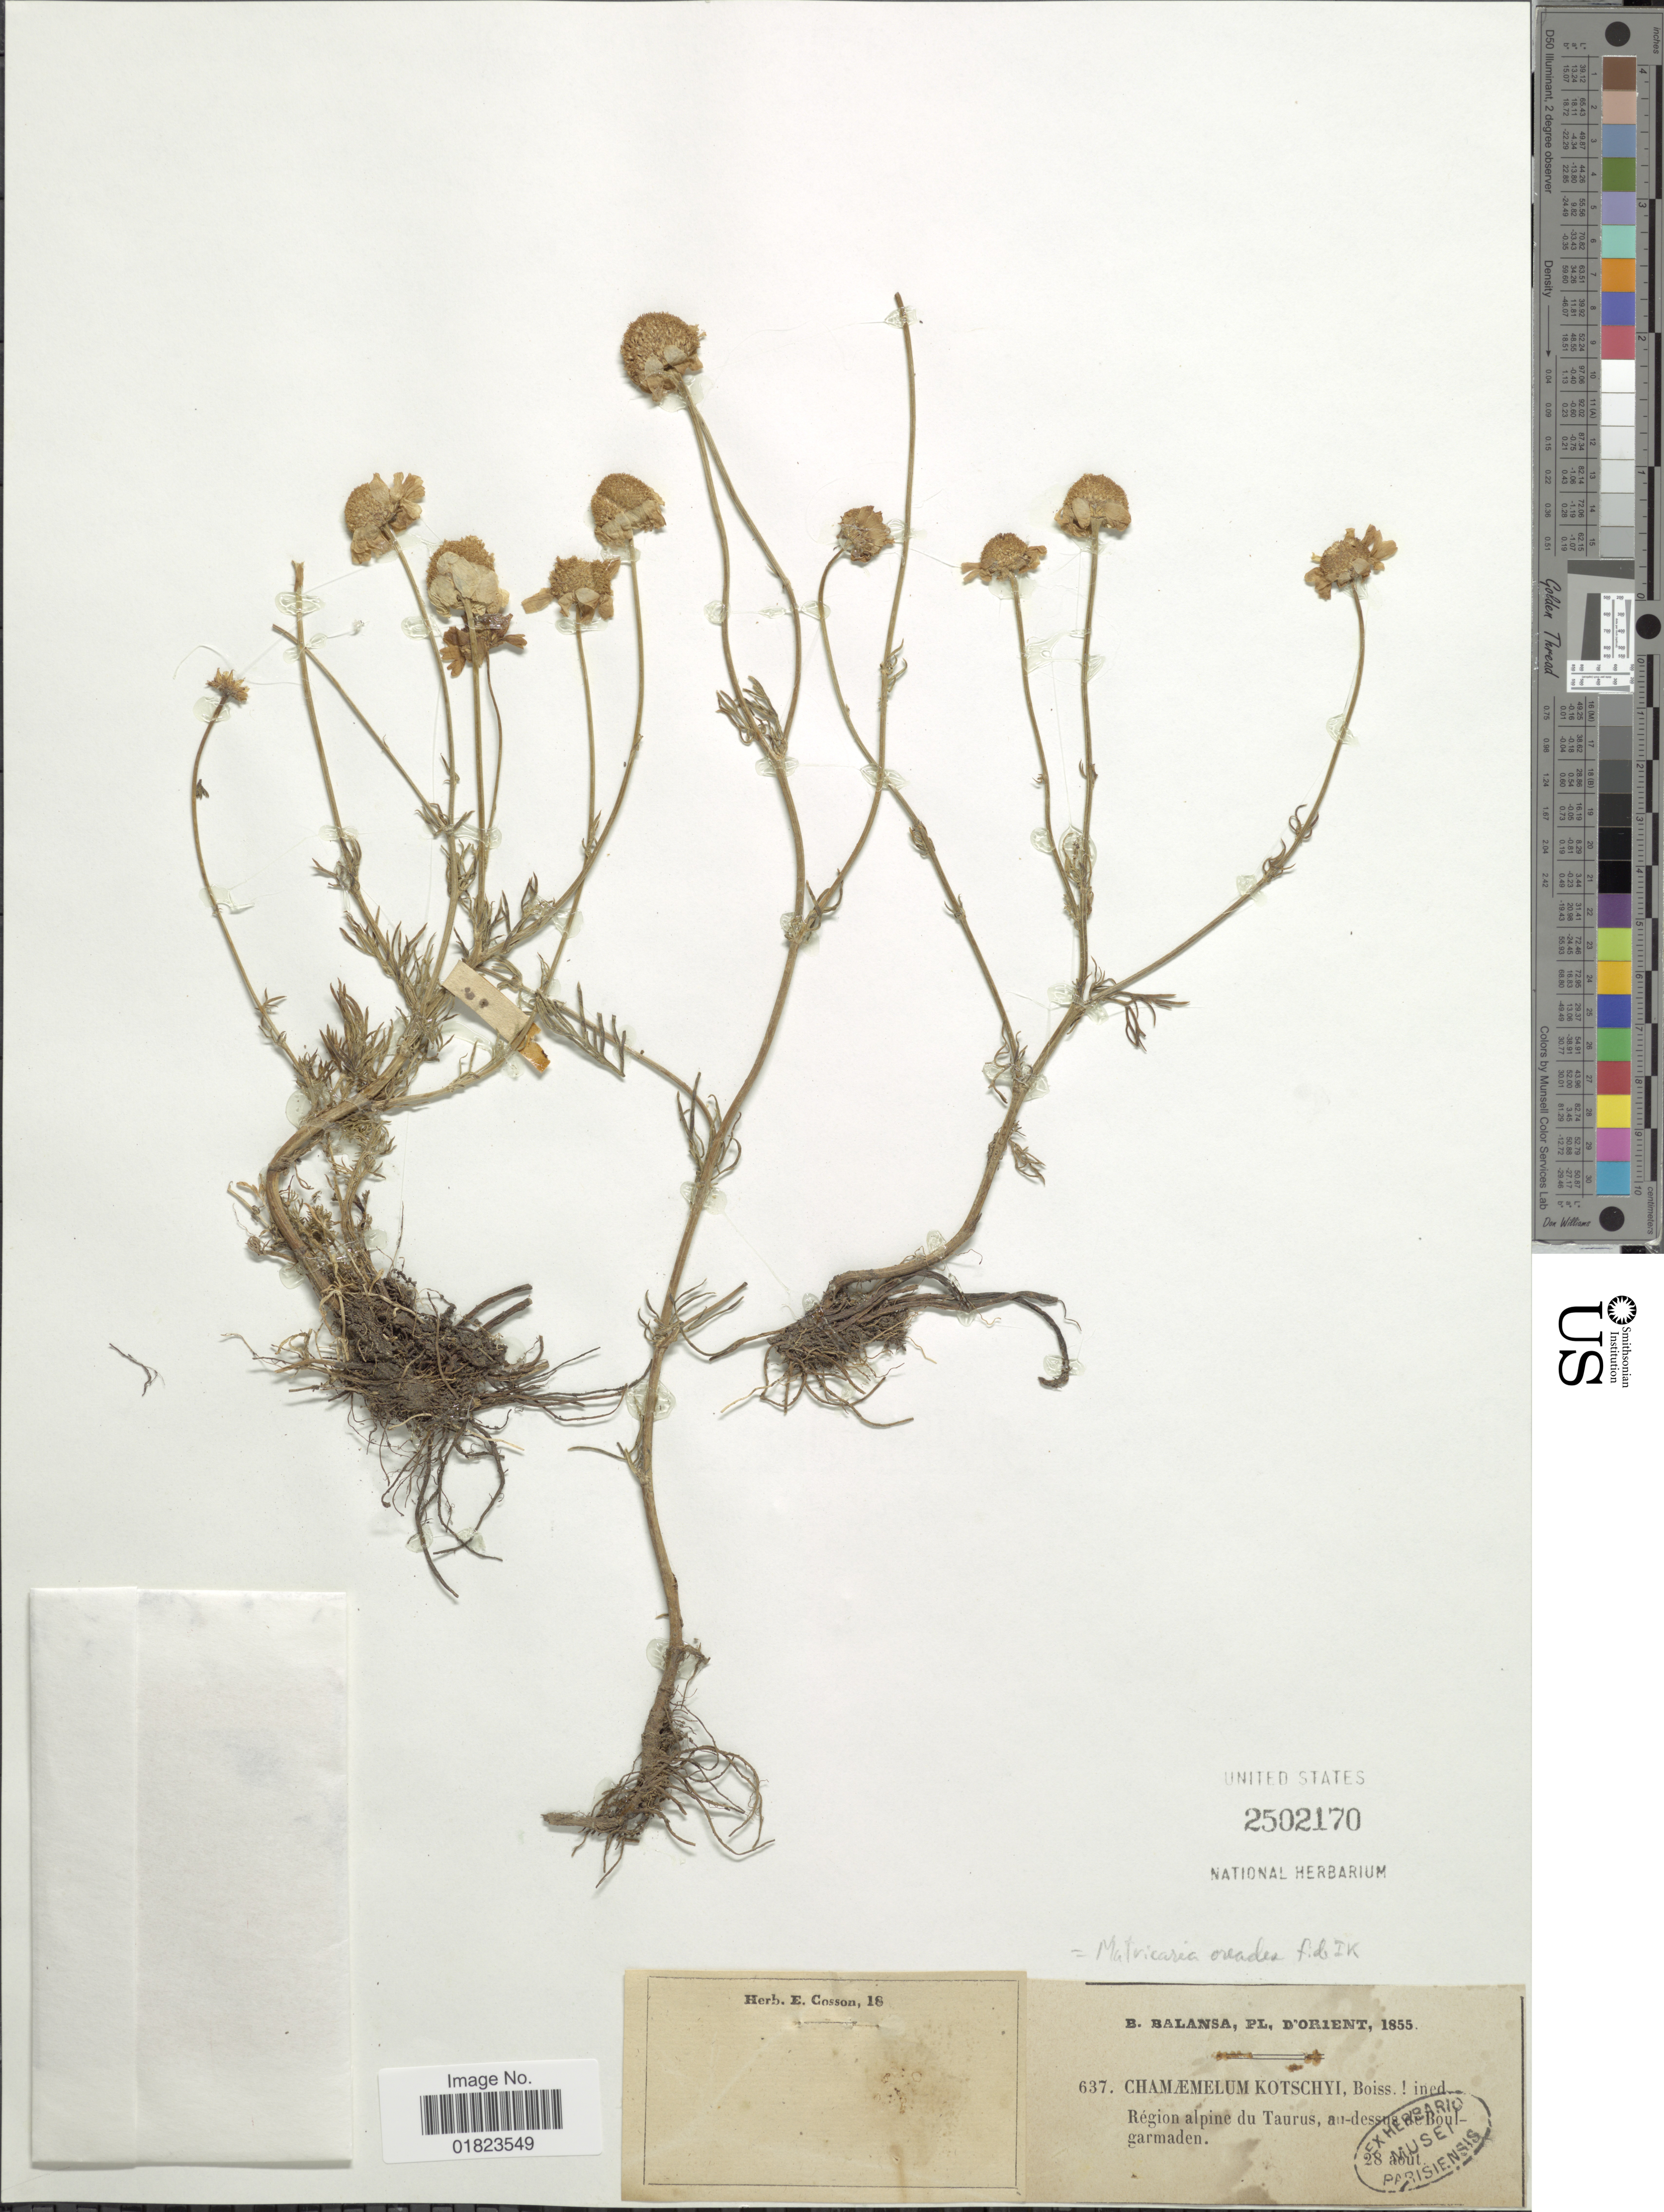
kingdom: Plantae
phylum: Tracheophyta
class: Magnoliopsida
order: Asterales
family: Asteraceae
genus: Tripleurospermum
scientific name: Tripleurospermum oreades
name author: (Boiss.) Rech. f.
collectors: B. Balansa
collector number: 637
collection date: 1855-08-28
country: Turkey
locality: D'Orient, Region alpine du Taurus, au-dessus de Boul-garmaden.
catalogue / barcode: US 2502170